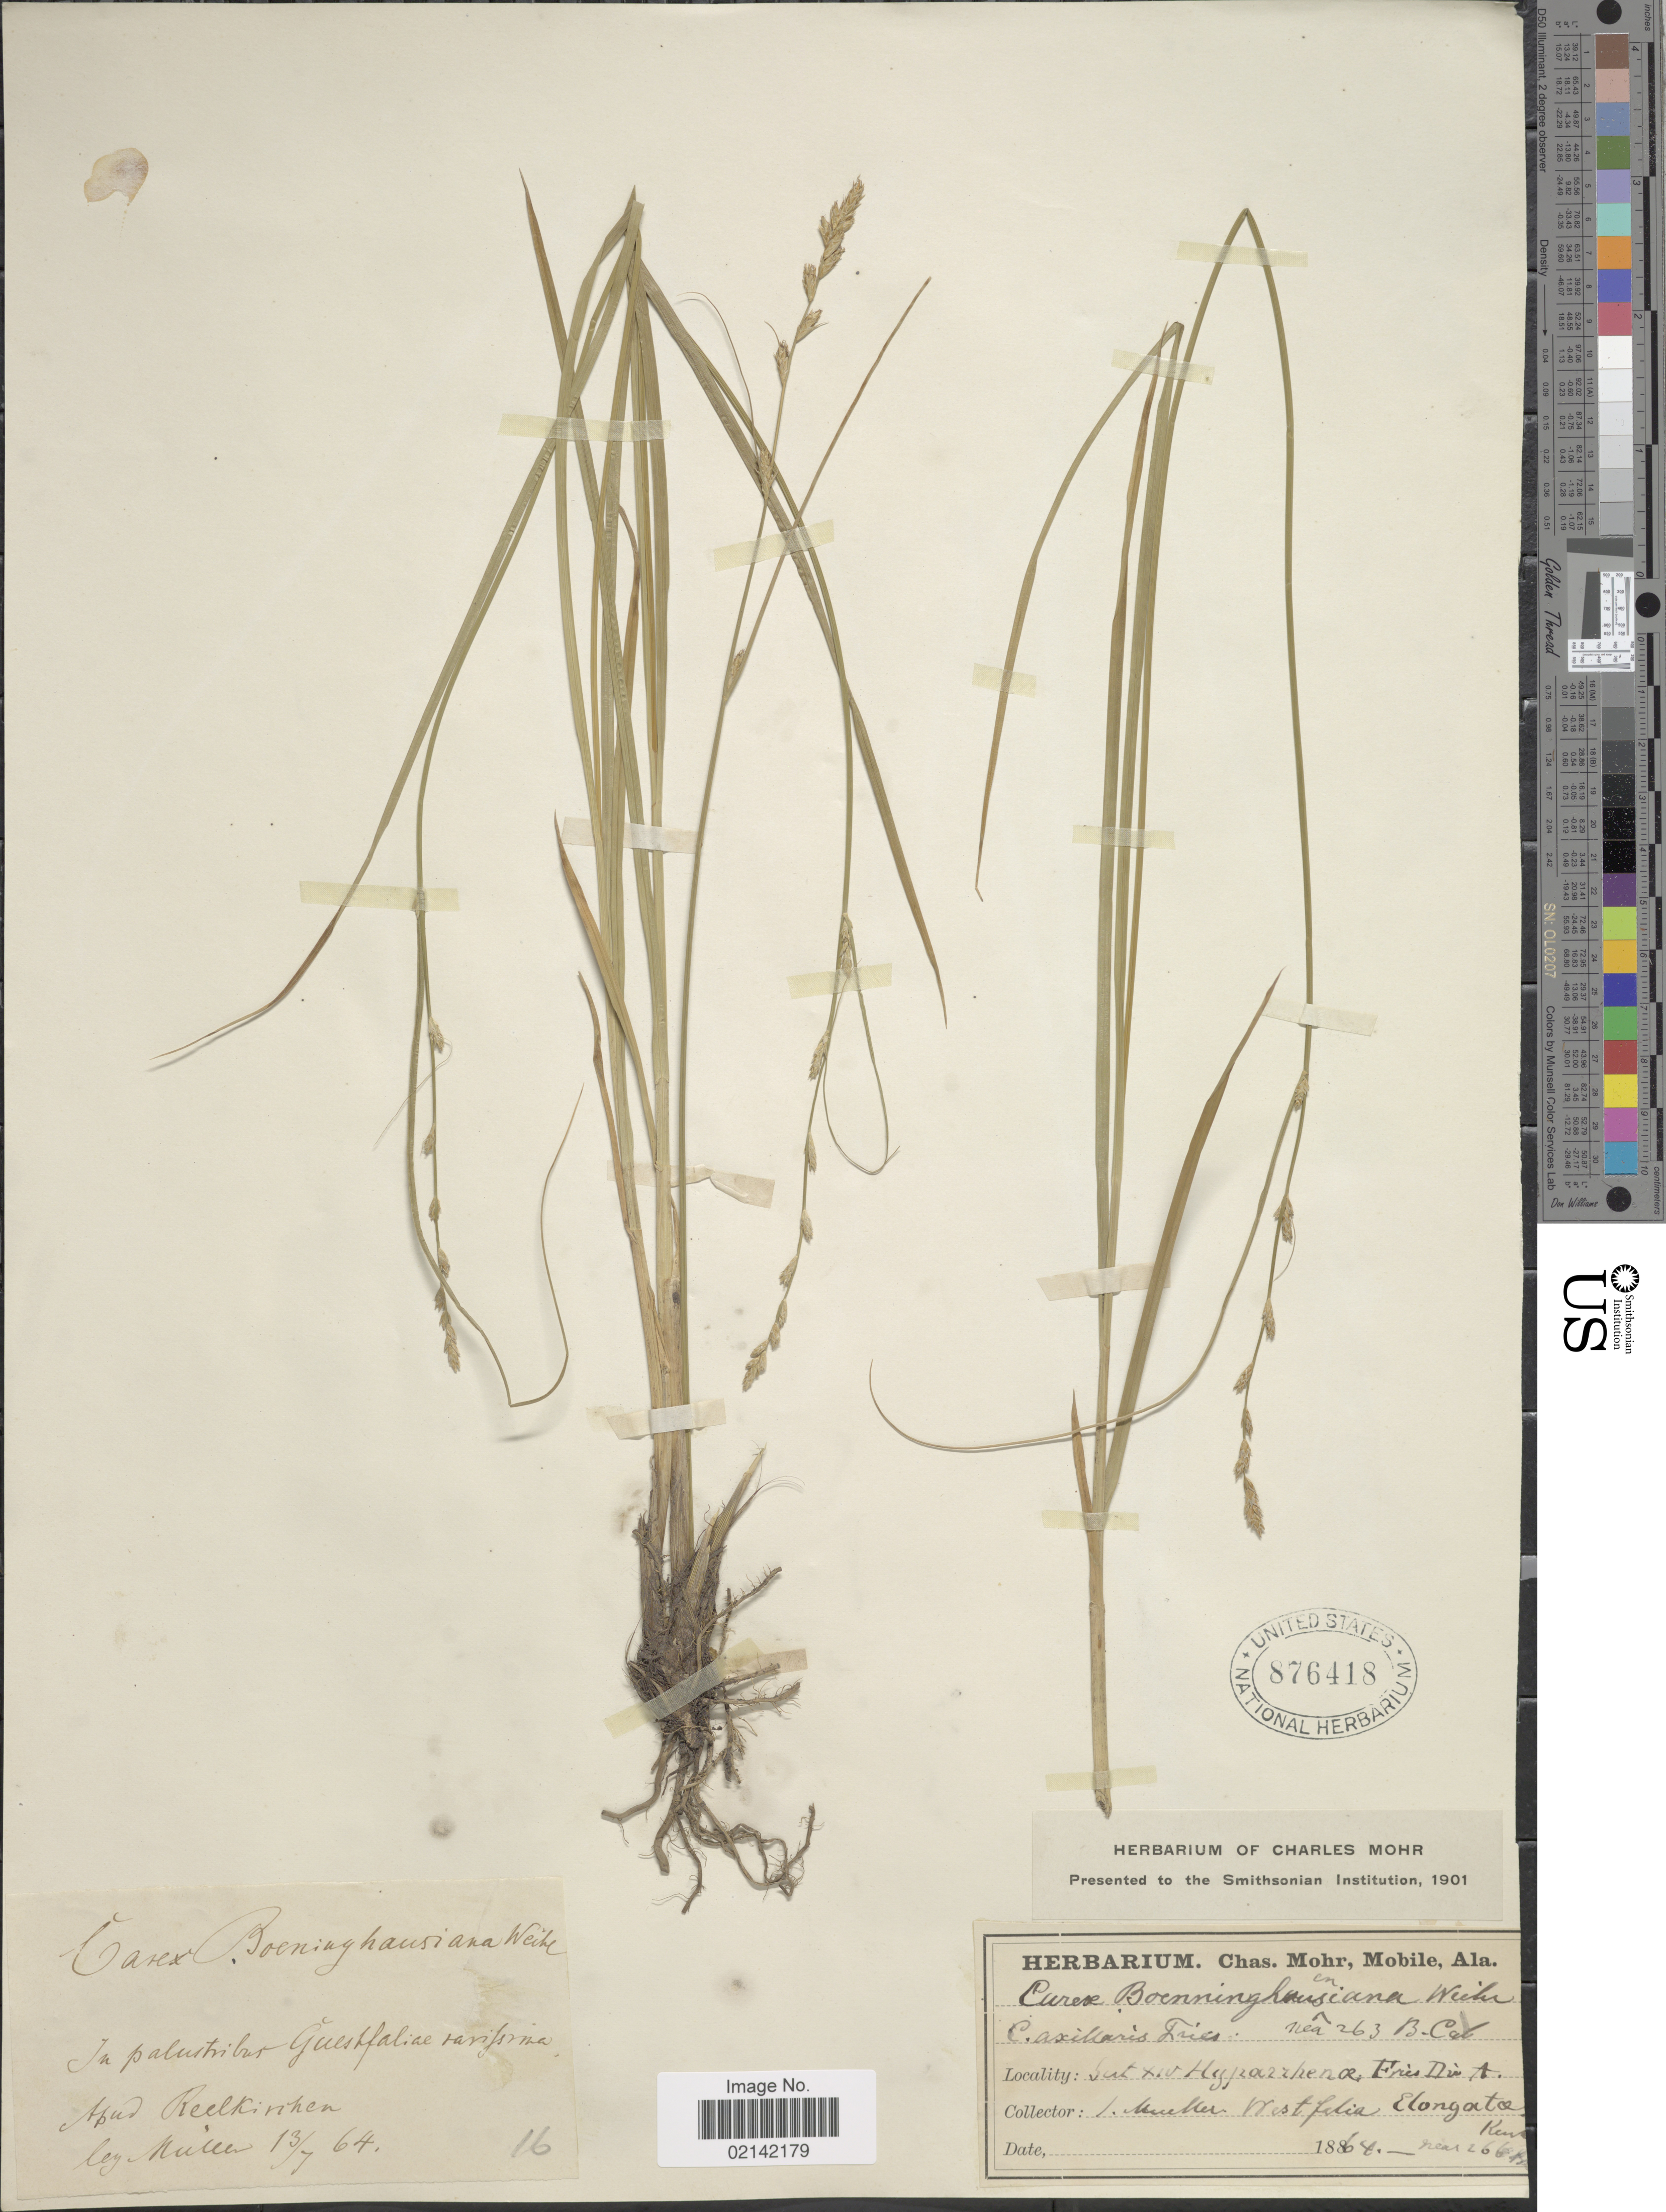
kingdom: Plantae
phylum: Tracheophyta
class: Liliopsida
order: Poales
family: Cyperaceae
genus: Carex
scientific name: Carex x boenninghause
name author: Weihe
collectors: I. Mueller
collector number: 16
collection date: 1864-07-13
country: Germany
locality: In palustribus Guestfaliae rariforma, Apud Reelkinhen [interpreted]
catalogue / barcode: US 876418